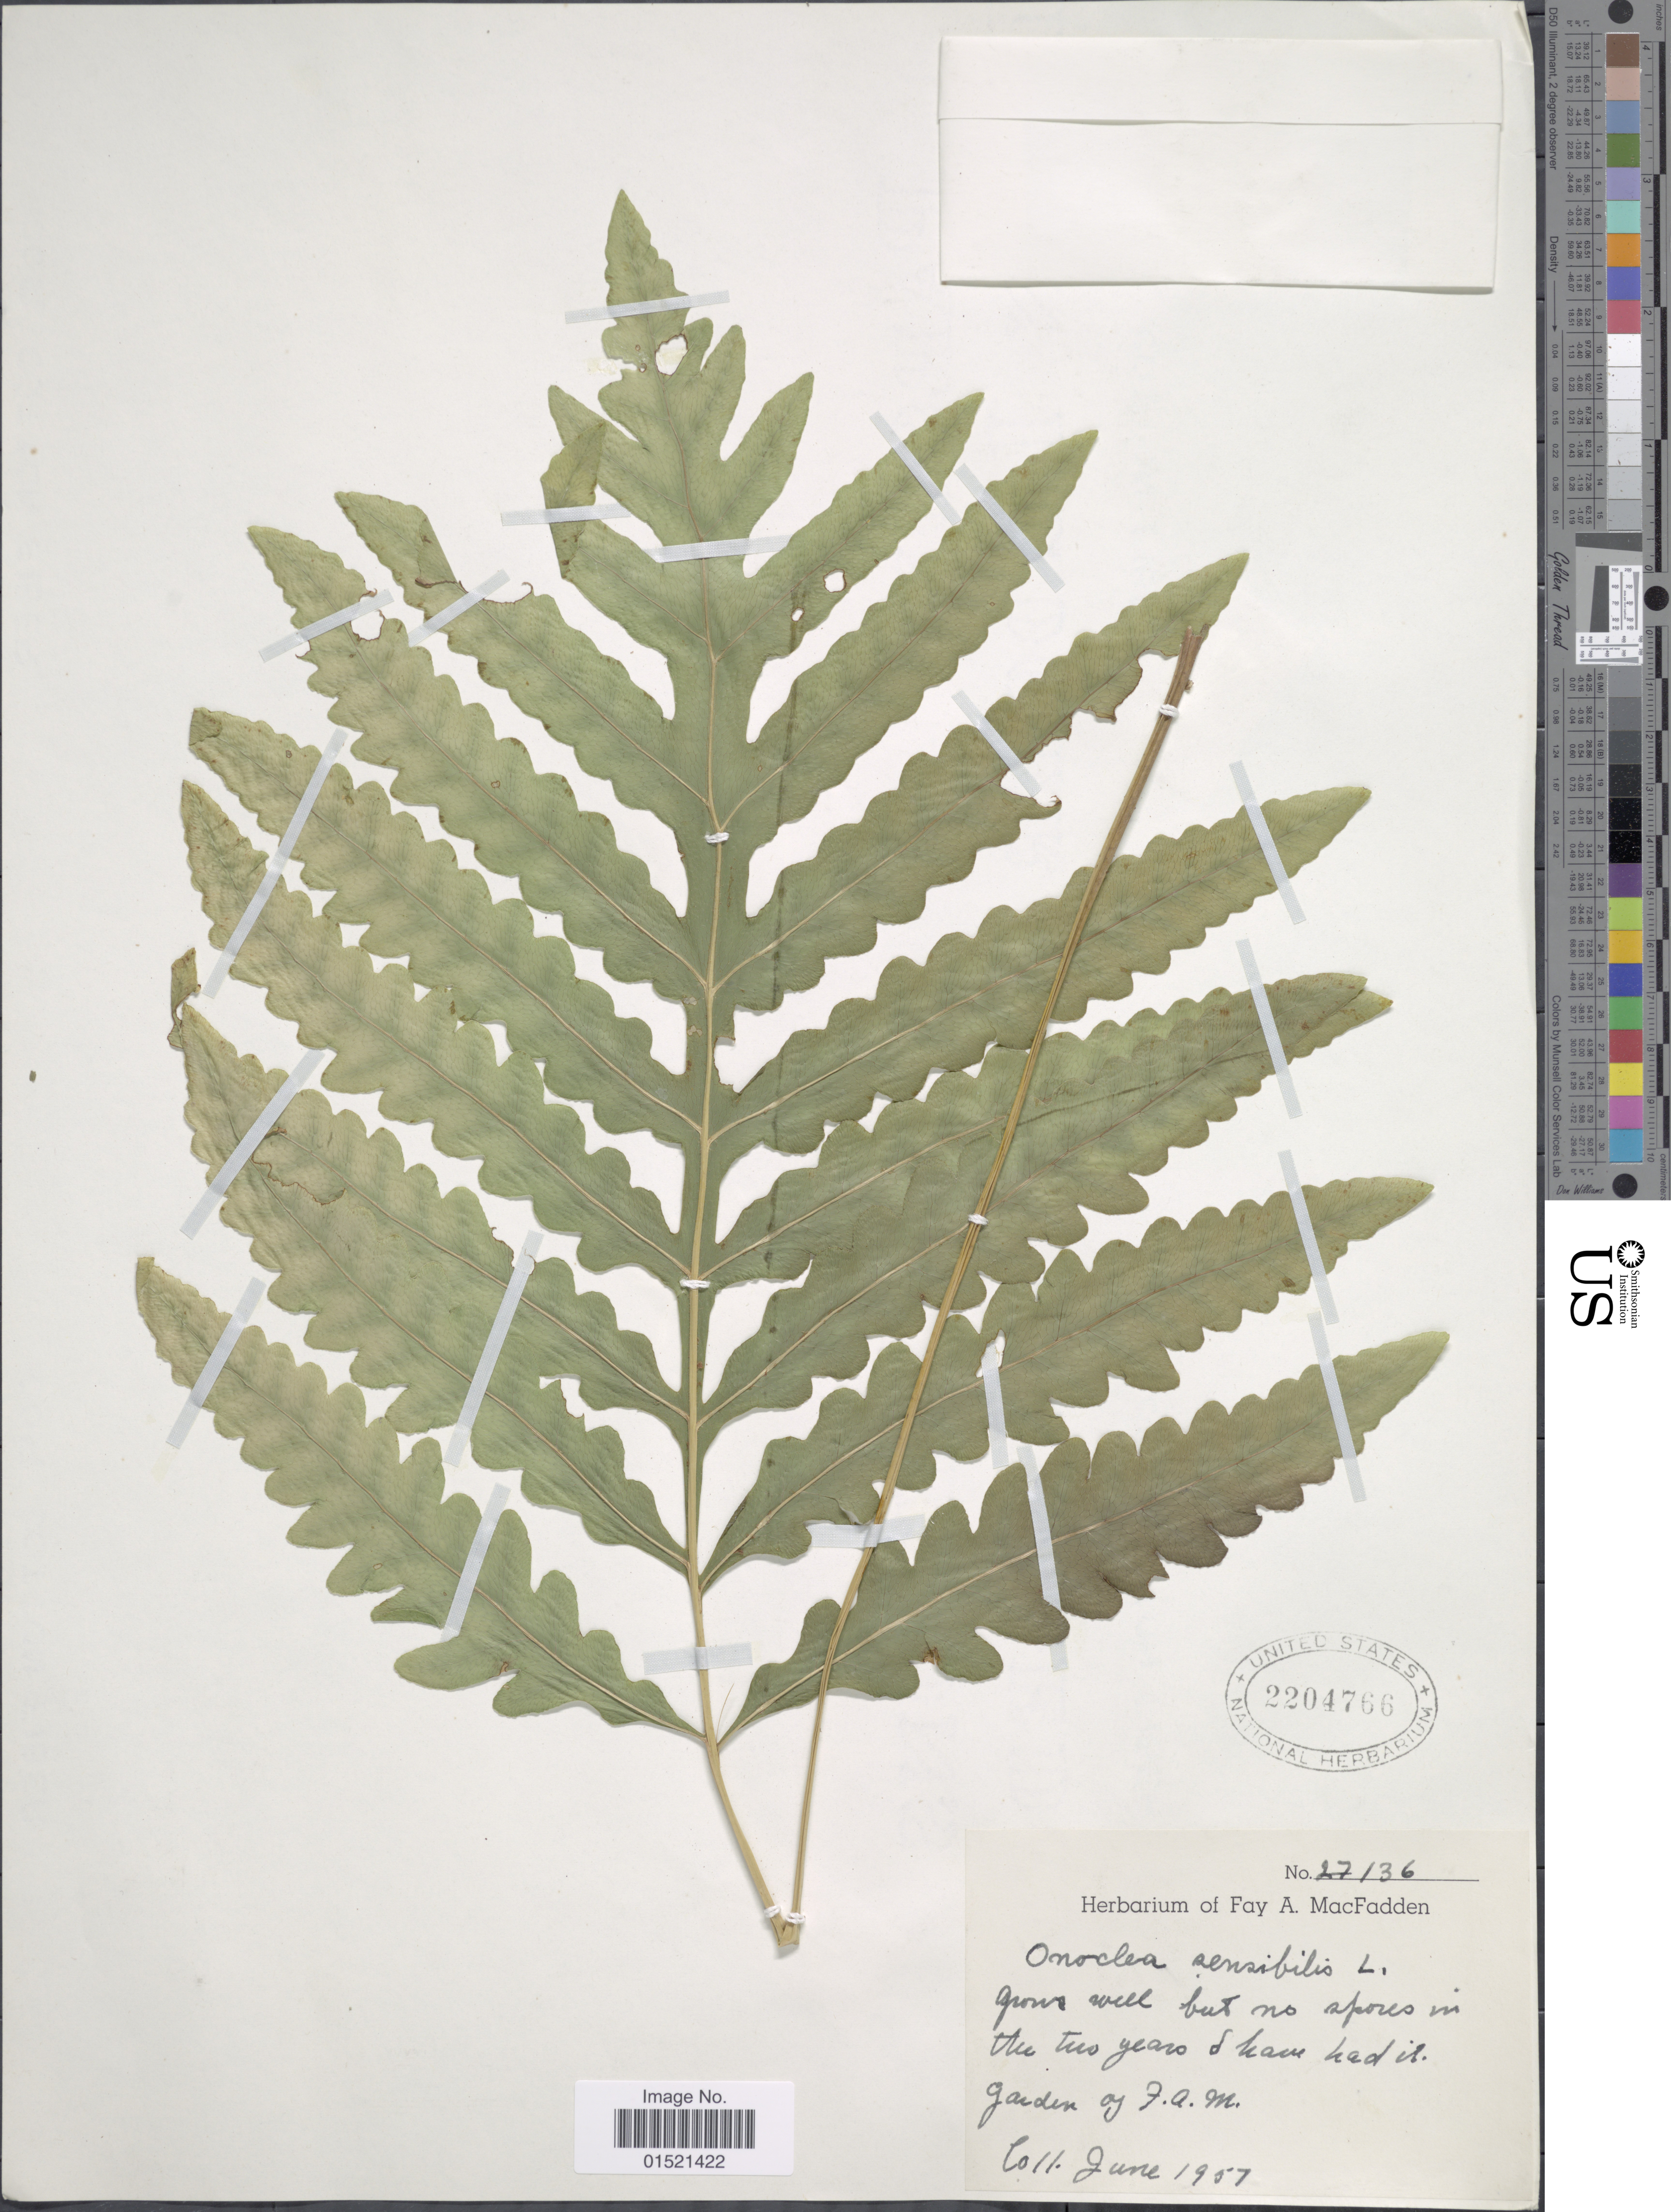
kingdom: Plantae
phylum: Tracheophyta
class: Polypodiopsida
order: Polypodiales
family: Onocleaceae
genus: Onoclea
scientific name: Onoclea sensibilis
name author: L.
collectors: F. MacFadden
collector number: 27136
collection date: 1957-06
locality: Grows well but no spores in the two years [illegible text]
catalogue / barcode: US 2204766